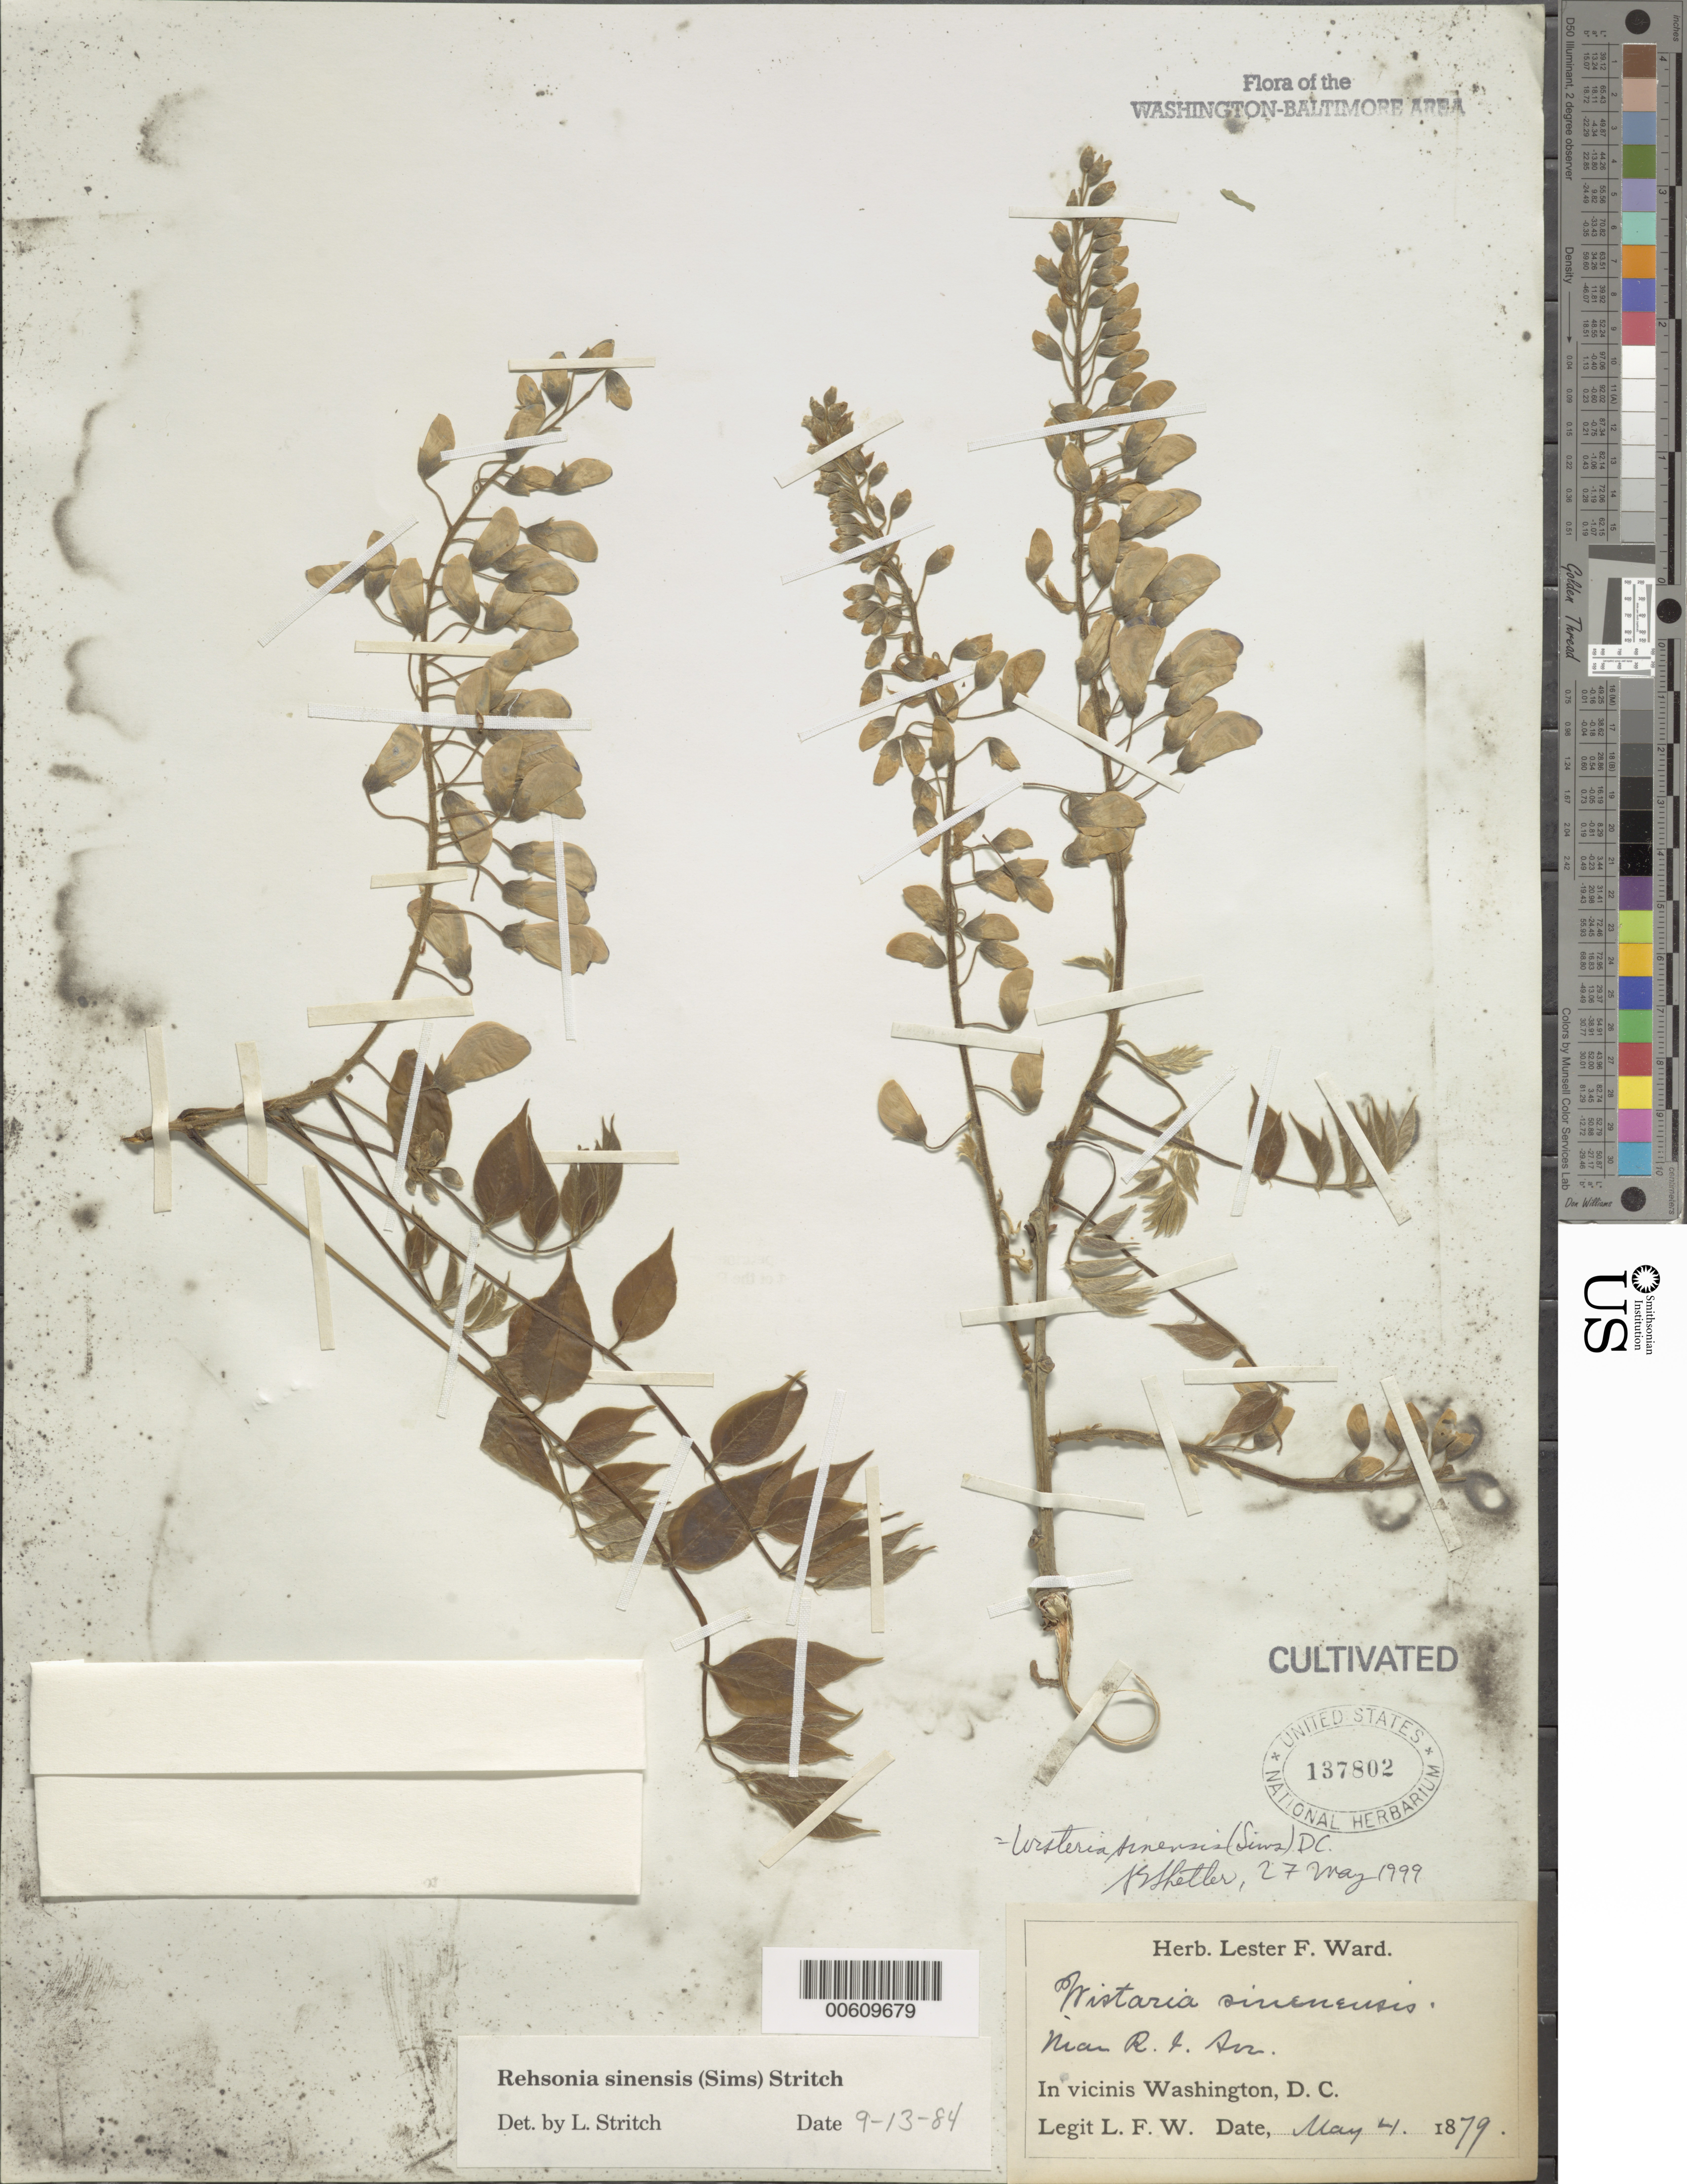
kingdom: Plantae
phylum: Tracheophyta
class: Magnoliopsida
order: Fabales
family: Fabaceae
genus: Wisteria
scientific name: Wisteria floribunda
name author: (Willd.) DC.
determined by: Egan, Ashley N., (US), Smithsonian Institution - National Museum of Natural History (UNITED STATES)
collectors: L. F. Ward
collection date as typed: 04 May 1879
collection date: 1879-05-04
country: United States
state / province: District of Columbia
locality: Near R.I. Ave.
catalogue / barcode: US 137802